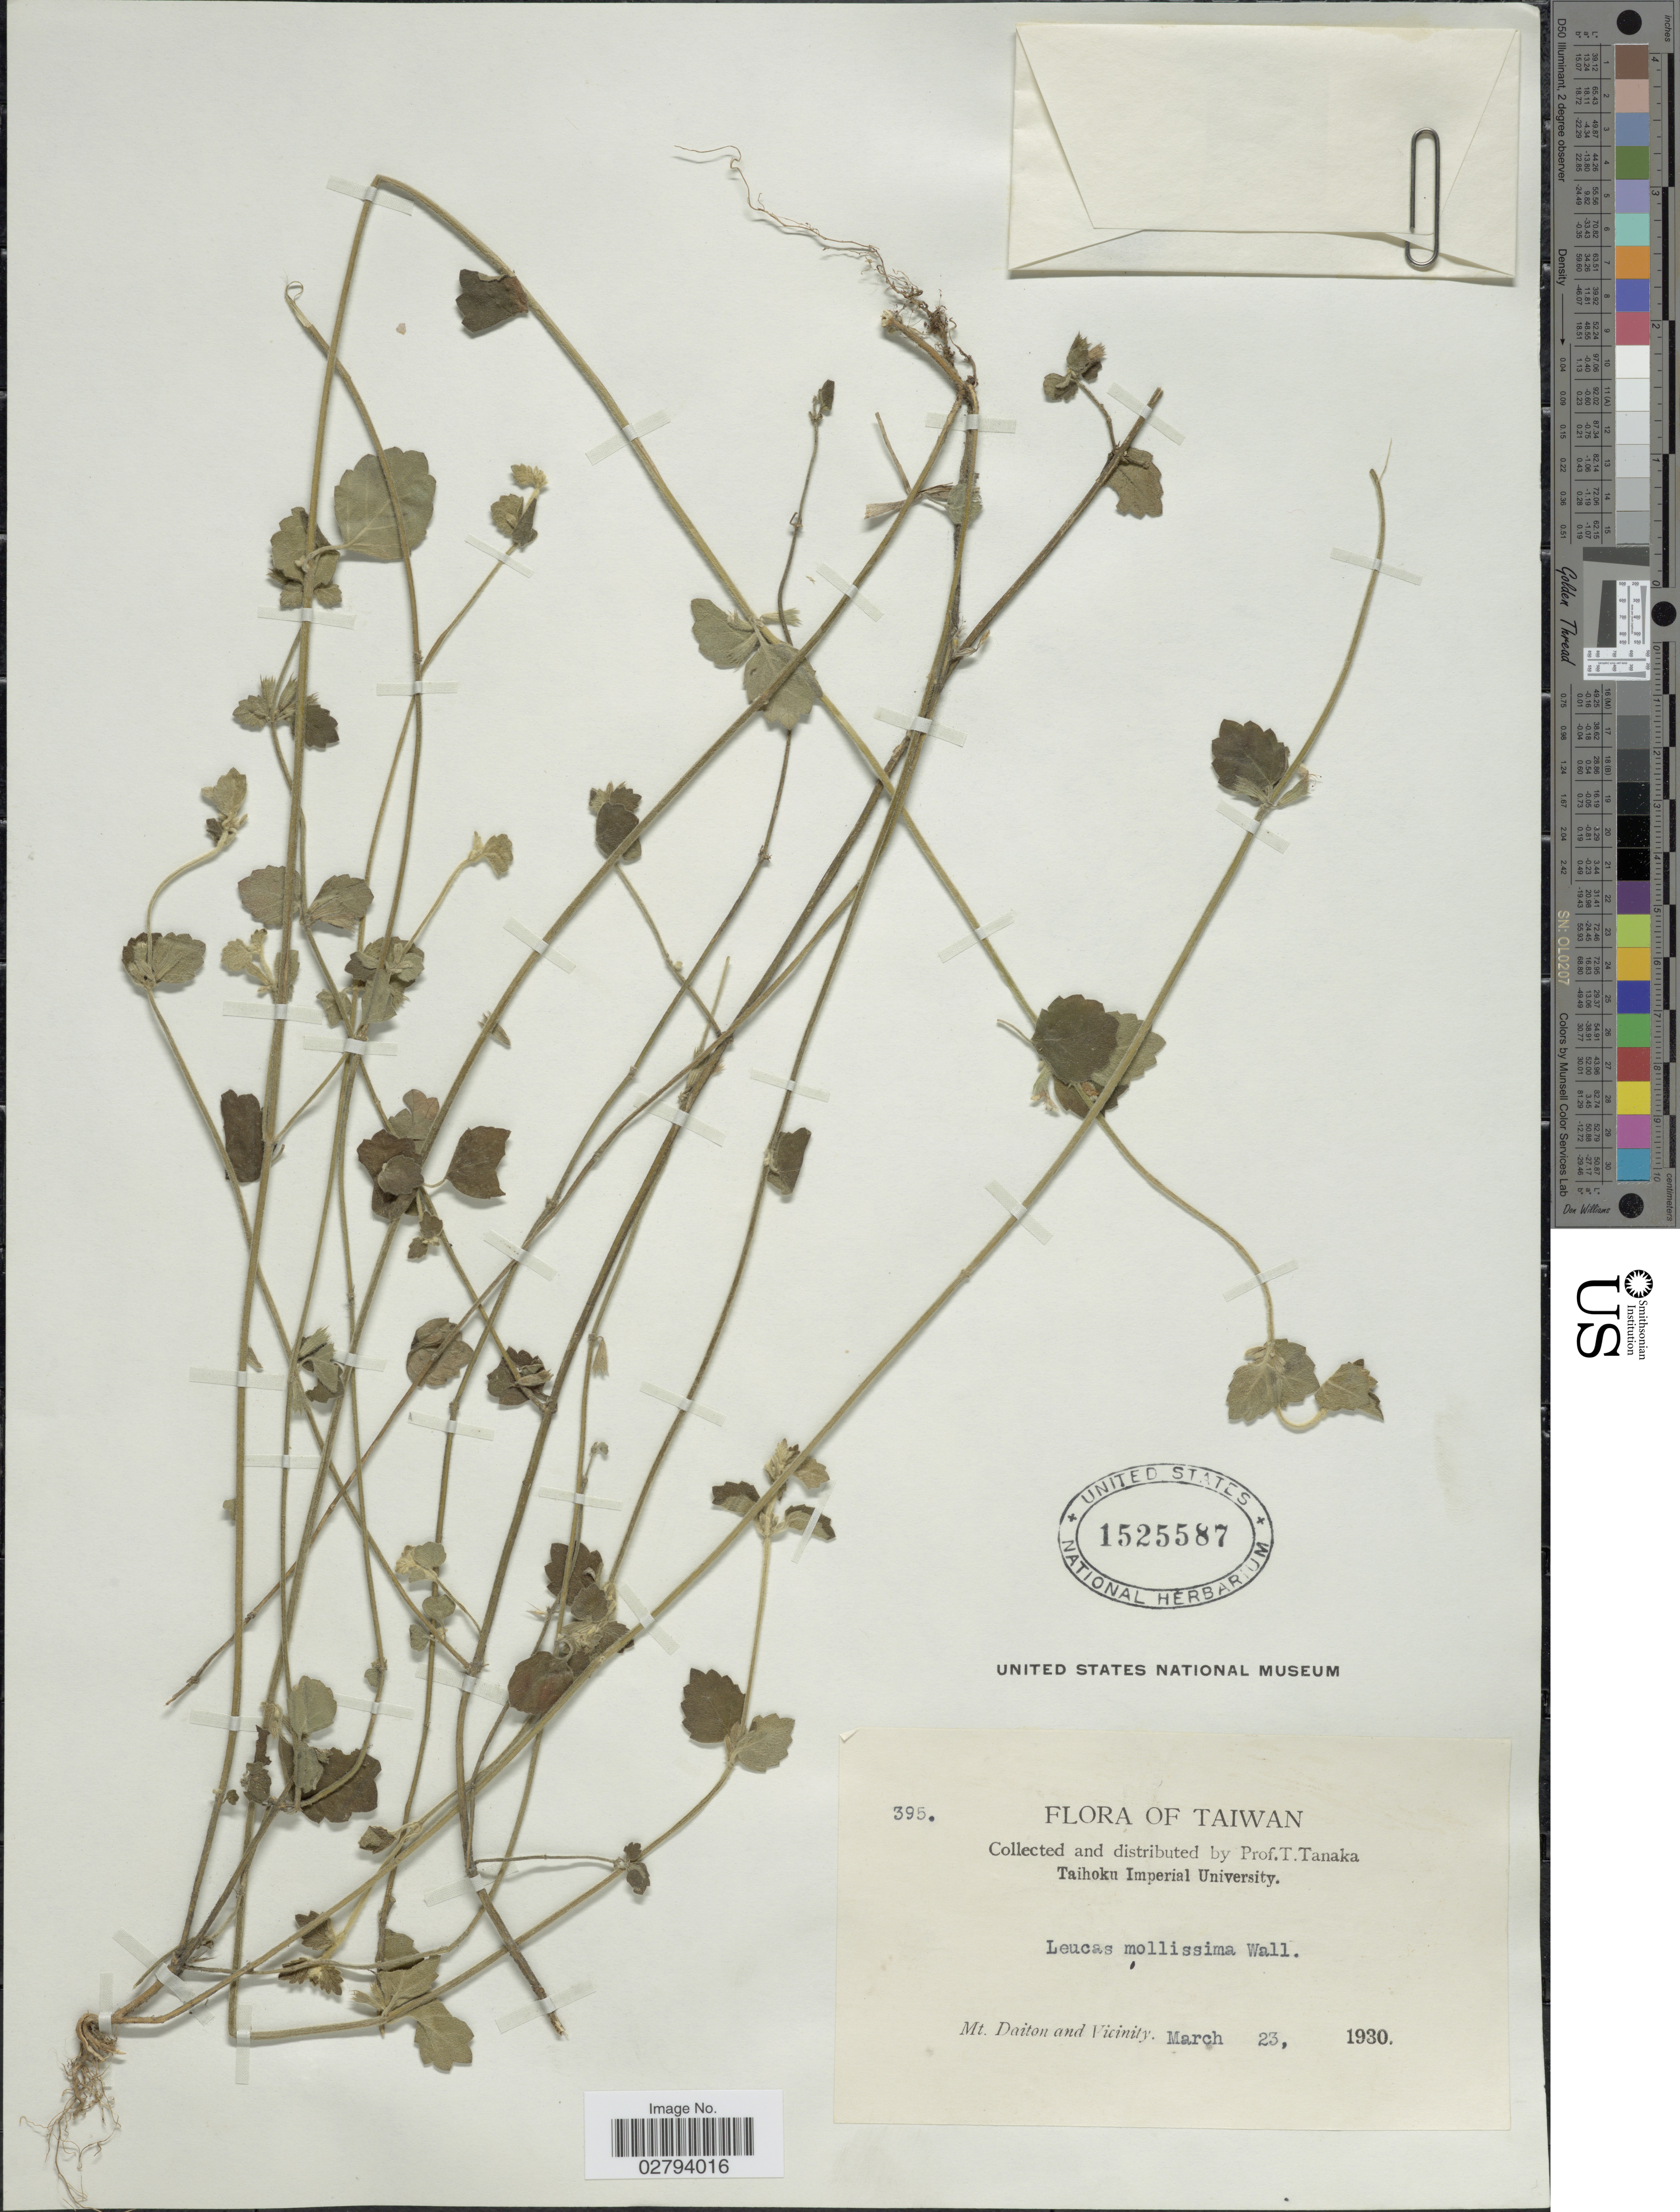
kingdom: Plantae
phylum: Tracheophyta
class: Magnoliopsida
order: Lamiales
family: Lamiaceae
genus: Leucas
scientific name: Leucas mollissima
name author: Gürke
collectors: T. Tanaka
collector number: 395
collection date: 1930-03-23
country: Taiwan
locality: Mt. Daiton and Vicinity.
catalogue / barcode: US 1525587